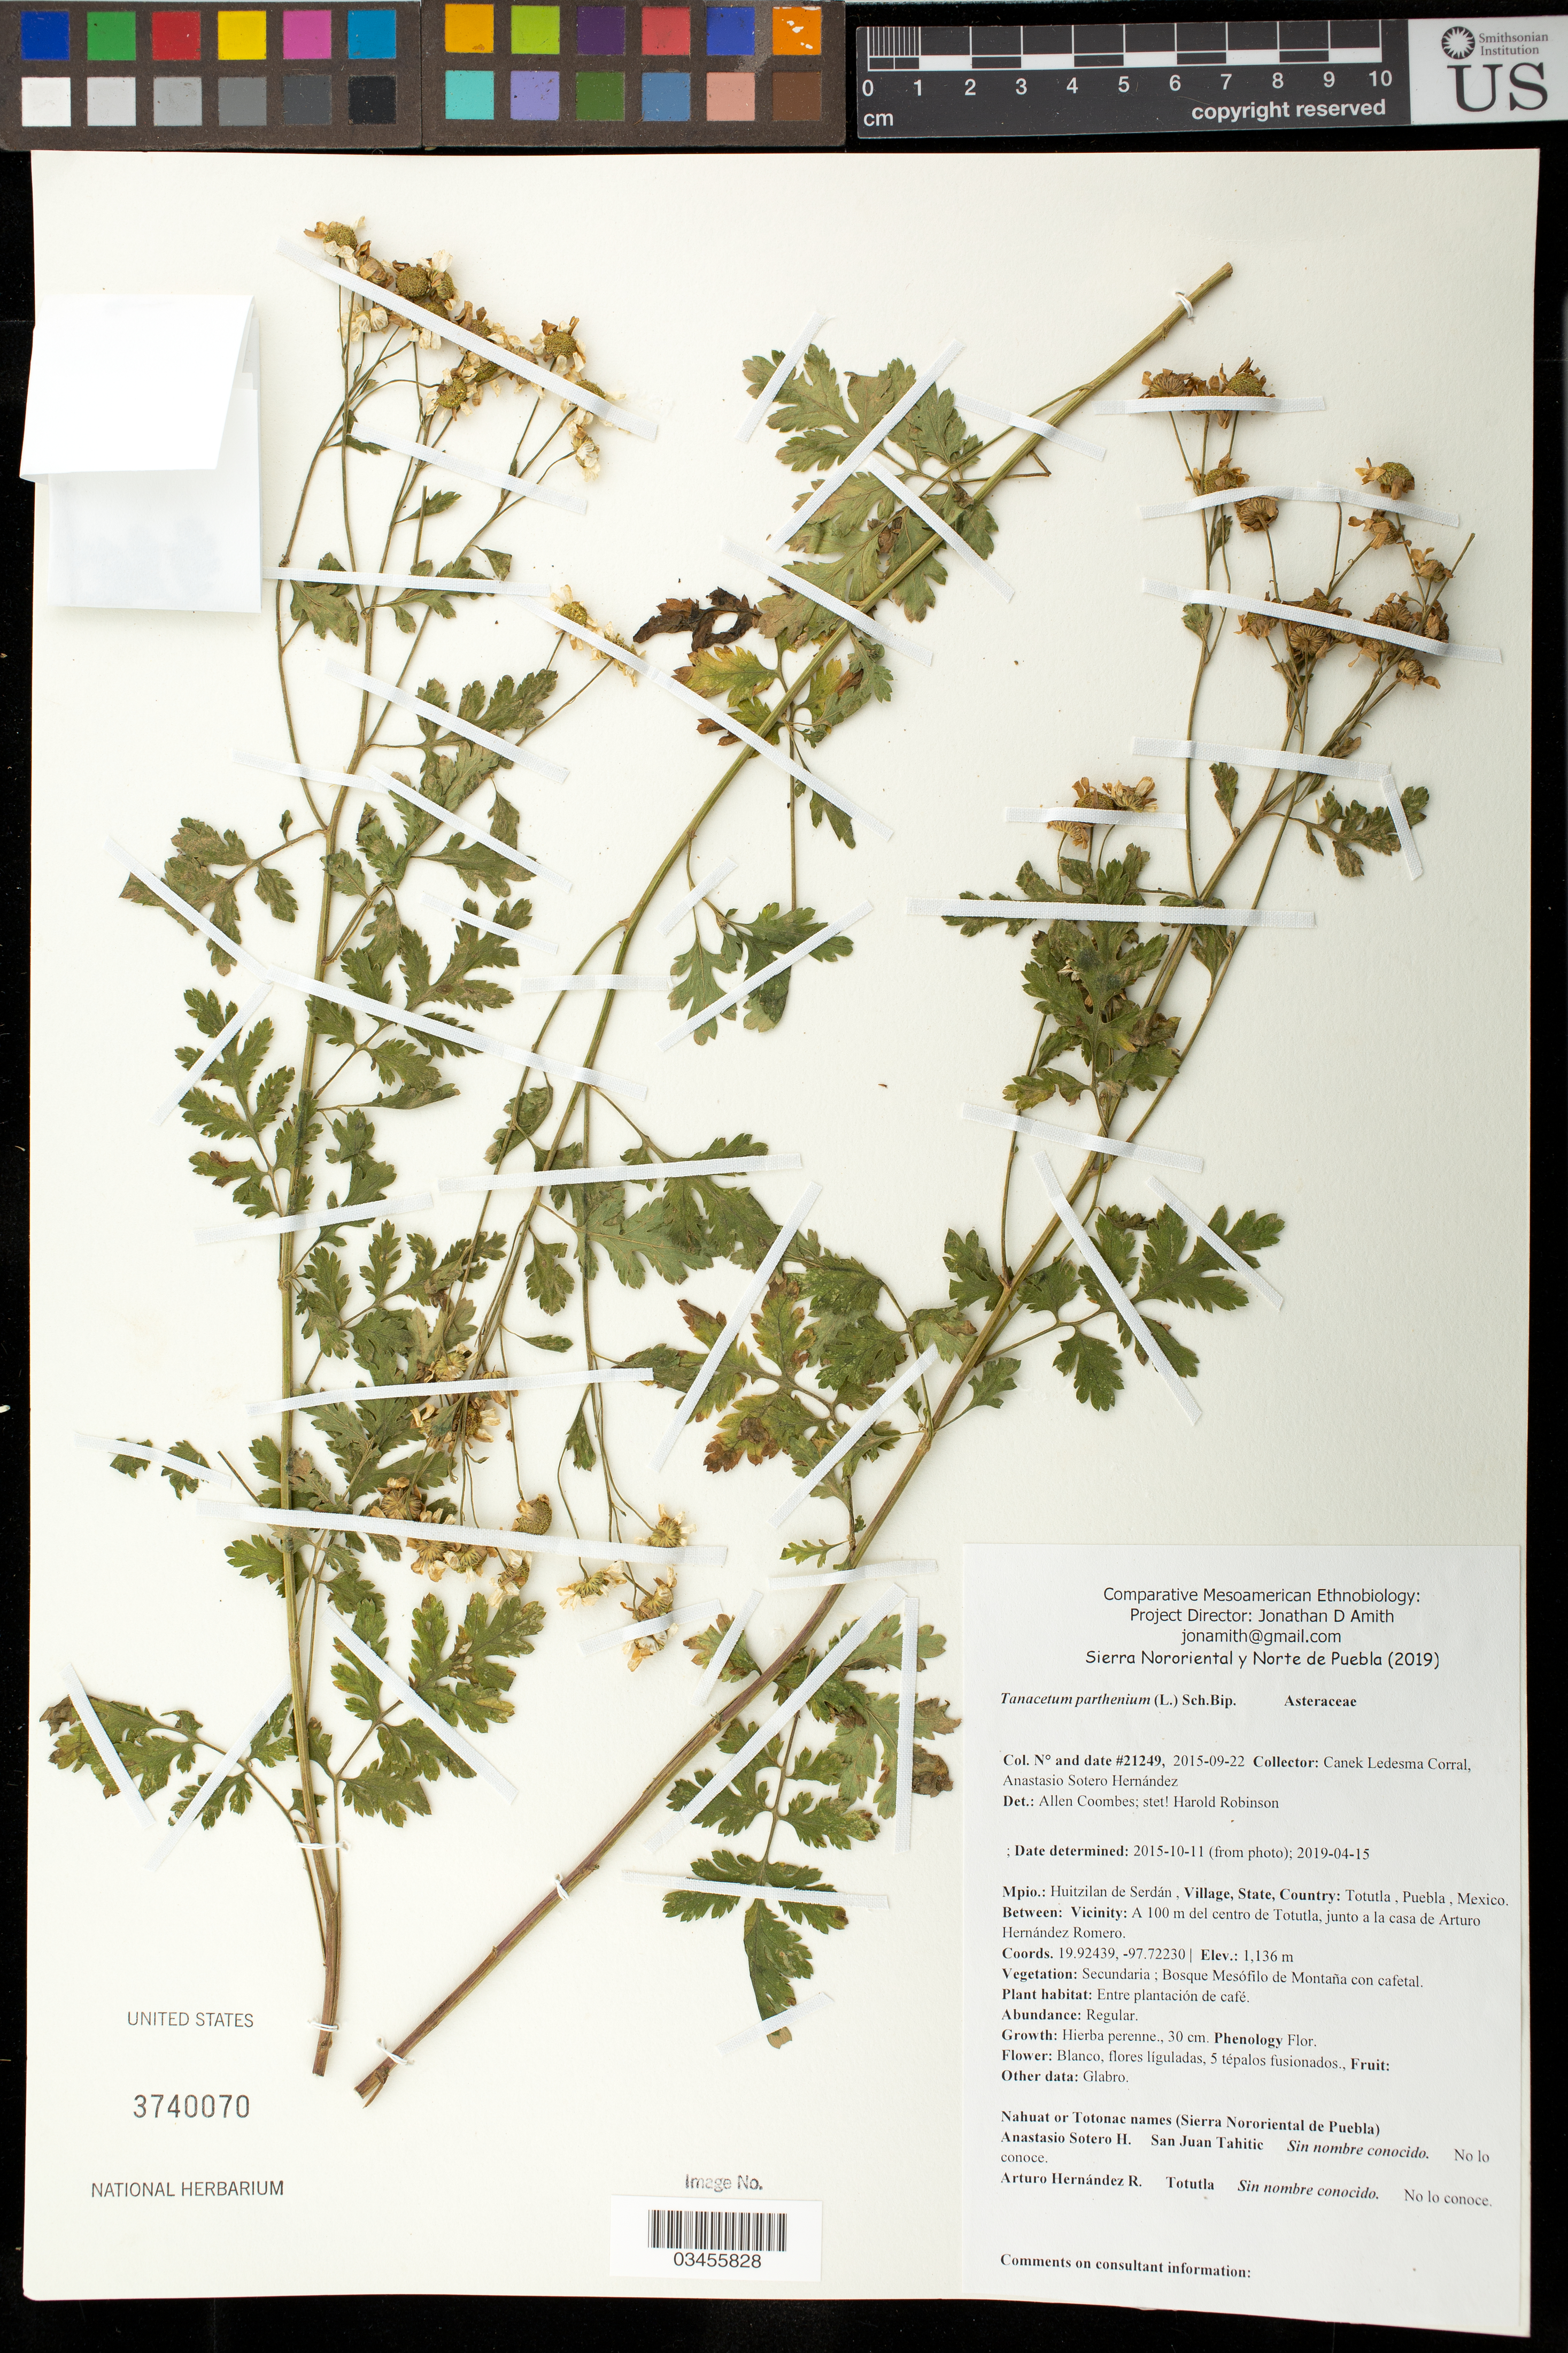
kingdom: Plantae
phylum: Tracheophyta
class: Magnoliopsida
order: Asterales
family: Asteraceae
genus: Tanacetum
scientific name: Tanacetum parthenium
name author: (L.) Sch. Bip.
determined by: Robinson, Harold E., (US)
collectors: Canek Ledesma C. & A. Sotero H.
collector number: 21249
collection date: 2015-09-22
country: México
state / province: Puebla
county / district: Huitzilan de Serdán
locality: PUEBLO: Totutla; LOCALIDAD EXACTA: A 100 m del centro de Totutla, junto a la casa de Arturo Hernández Romero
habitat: Bosque mesófilo de montaña con cafetal | Entre plantación de café.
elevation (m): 1136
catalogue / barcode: US 3740070